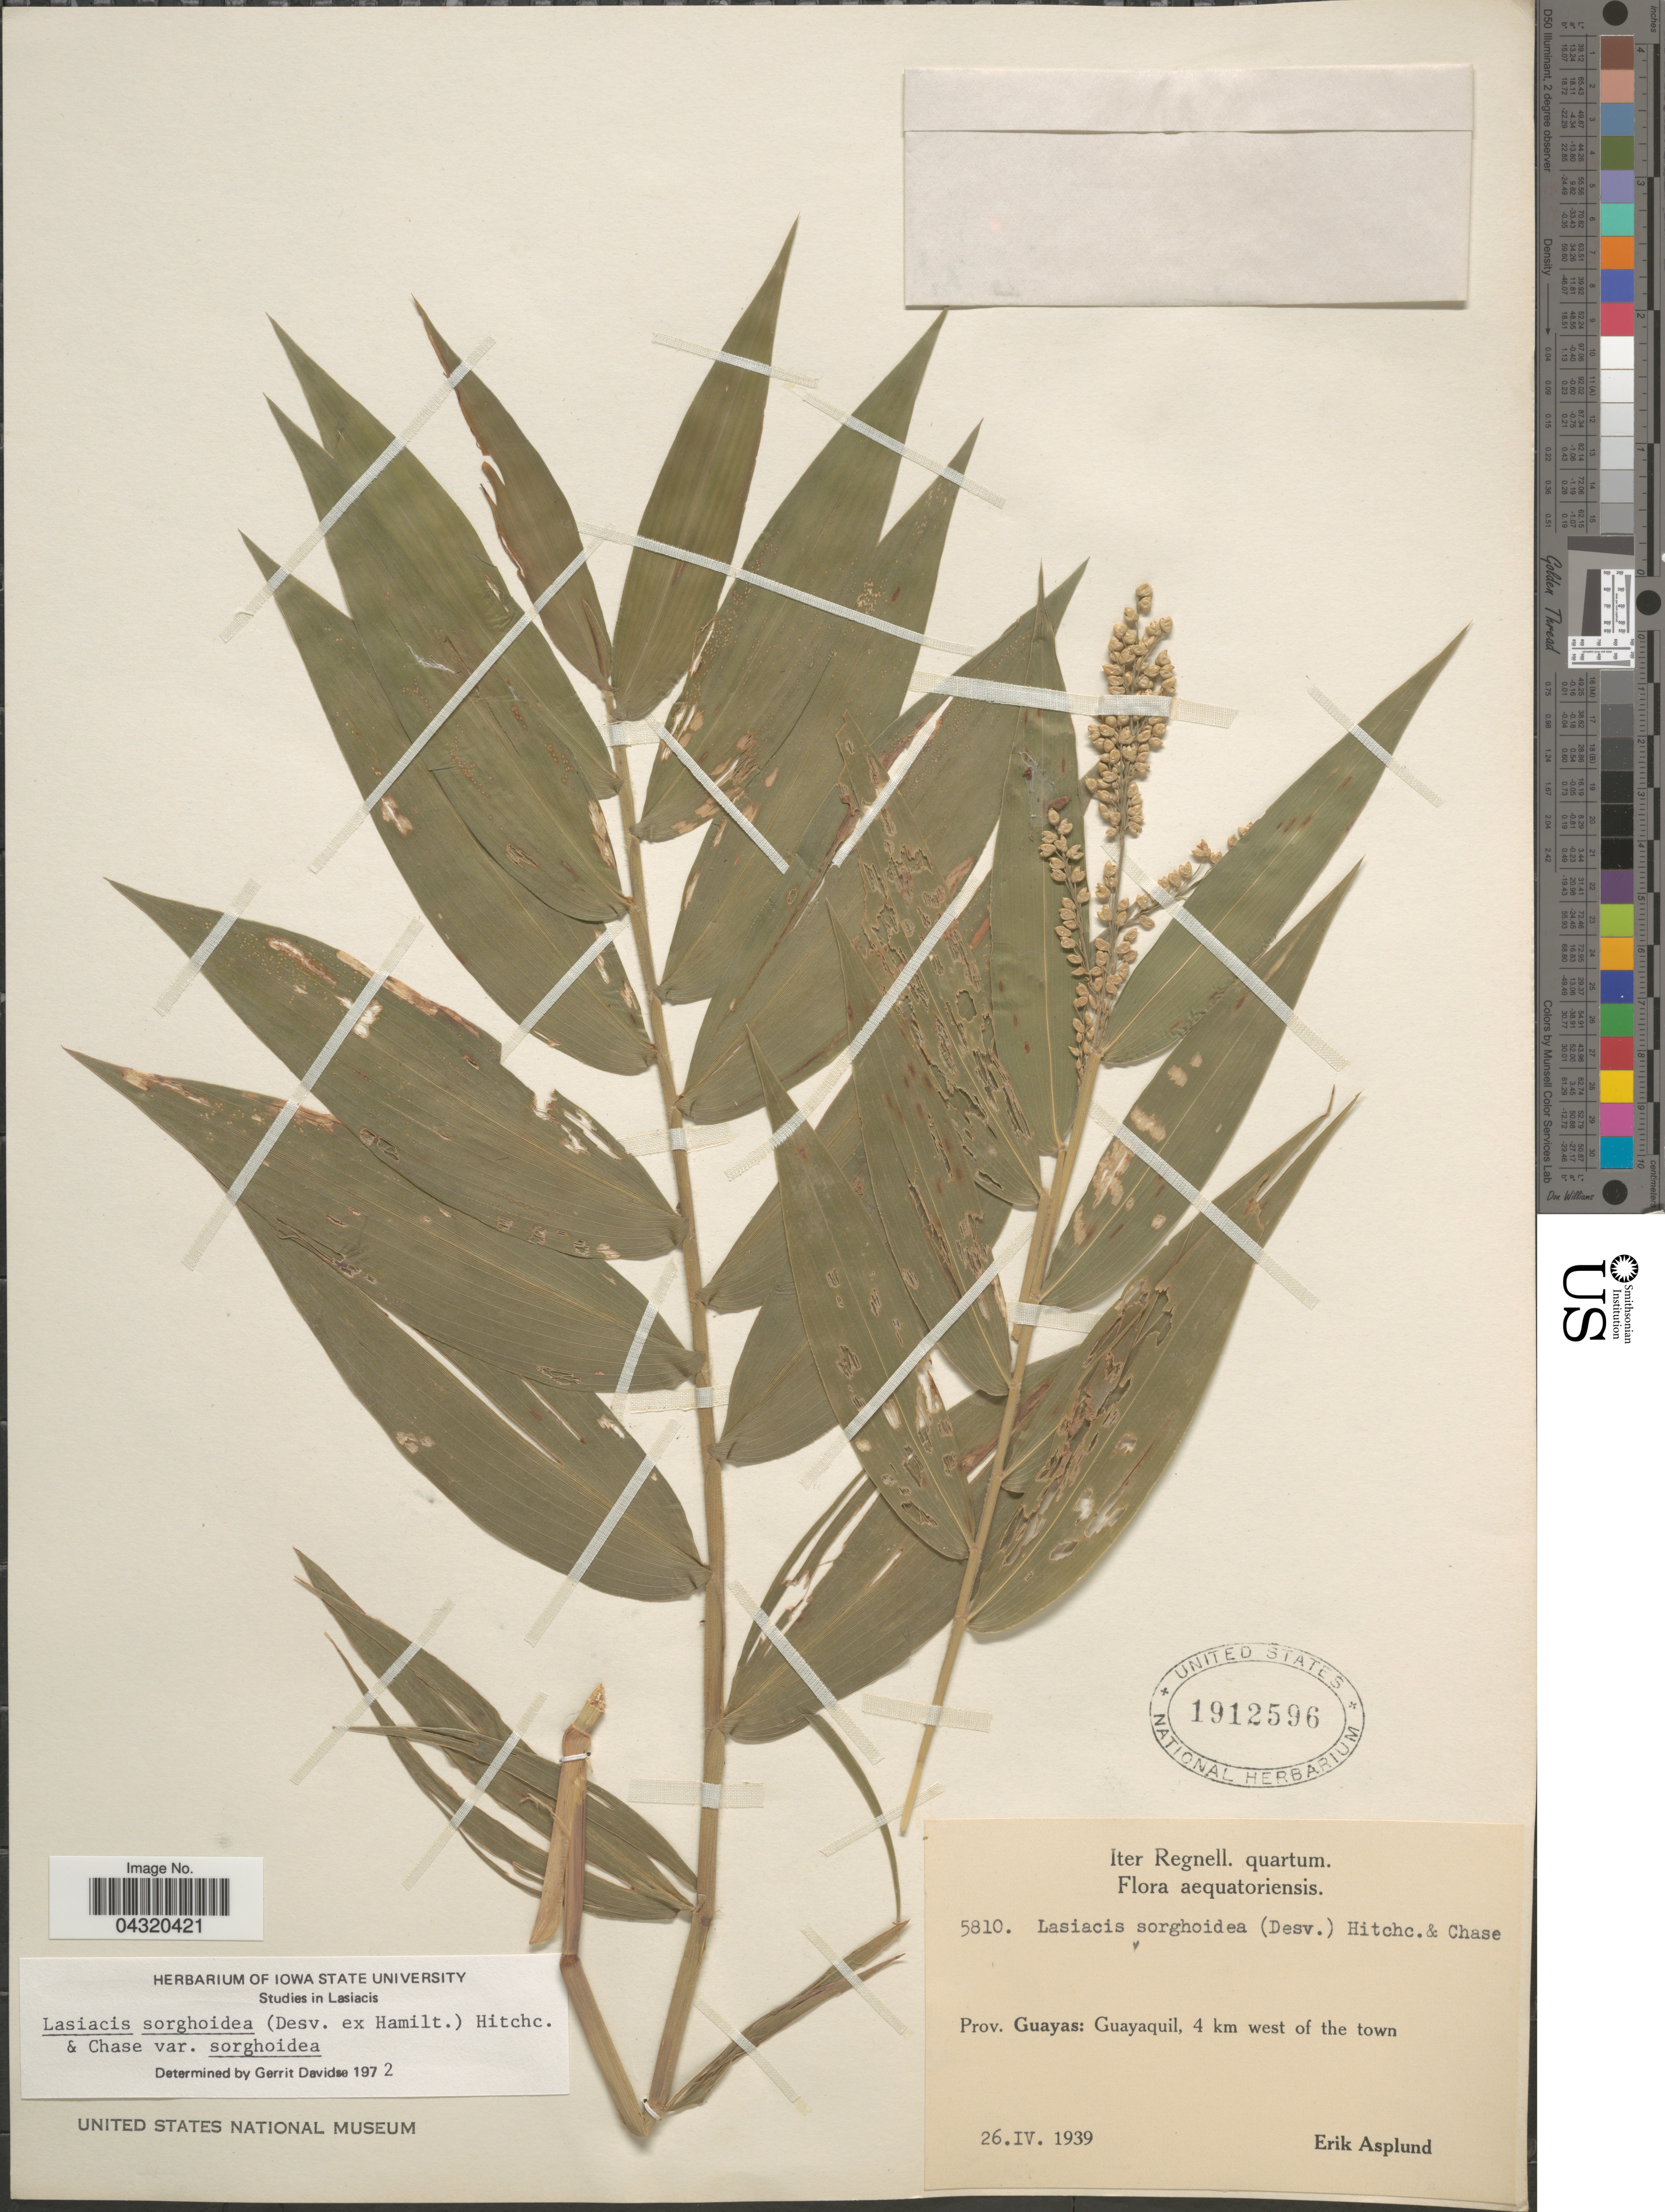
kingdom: Plantae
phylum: Tracheophyta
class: Liliopsida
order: Poales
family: Poaceae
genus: Lasiacis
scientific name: Lasiacis sorghoidea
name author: (Desv. ex Ham.) Hitchc. & Chase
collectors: E. Asplund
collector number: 5810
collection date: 1939-04-26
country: Ecuador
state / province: Guayas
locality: Iter Regnell. quartum. Guayaquil, 4 km west of the town.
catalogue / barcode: US 1912596